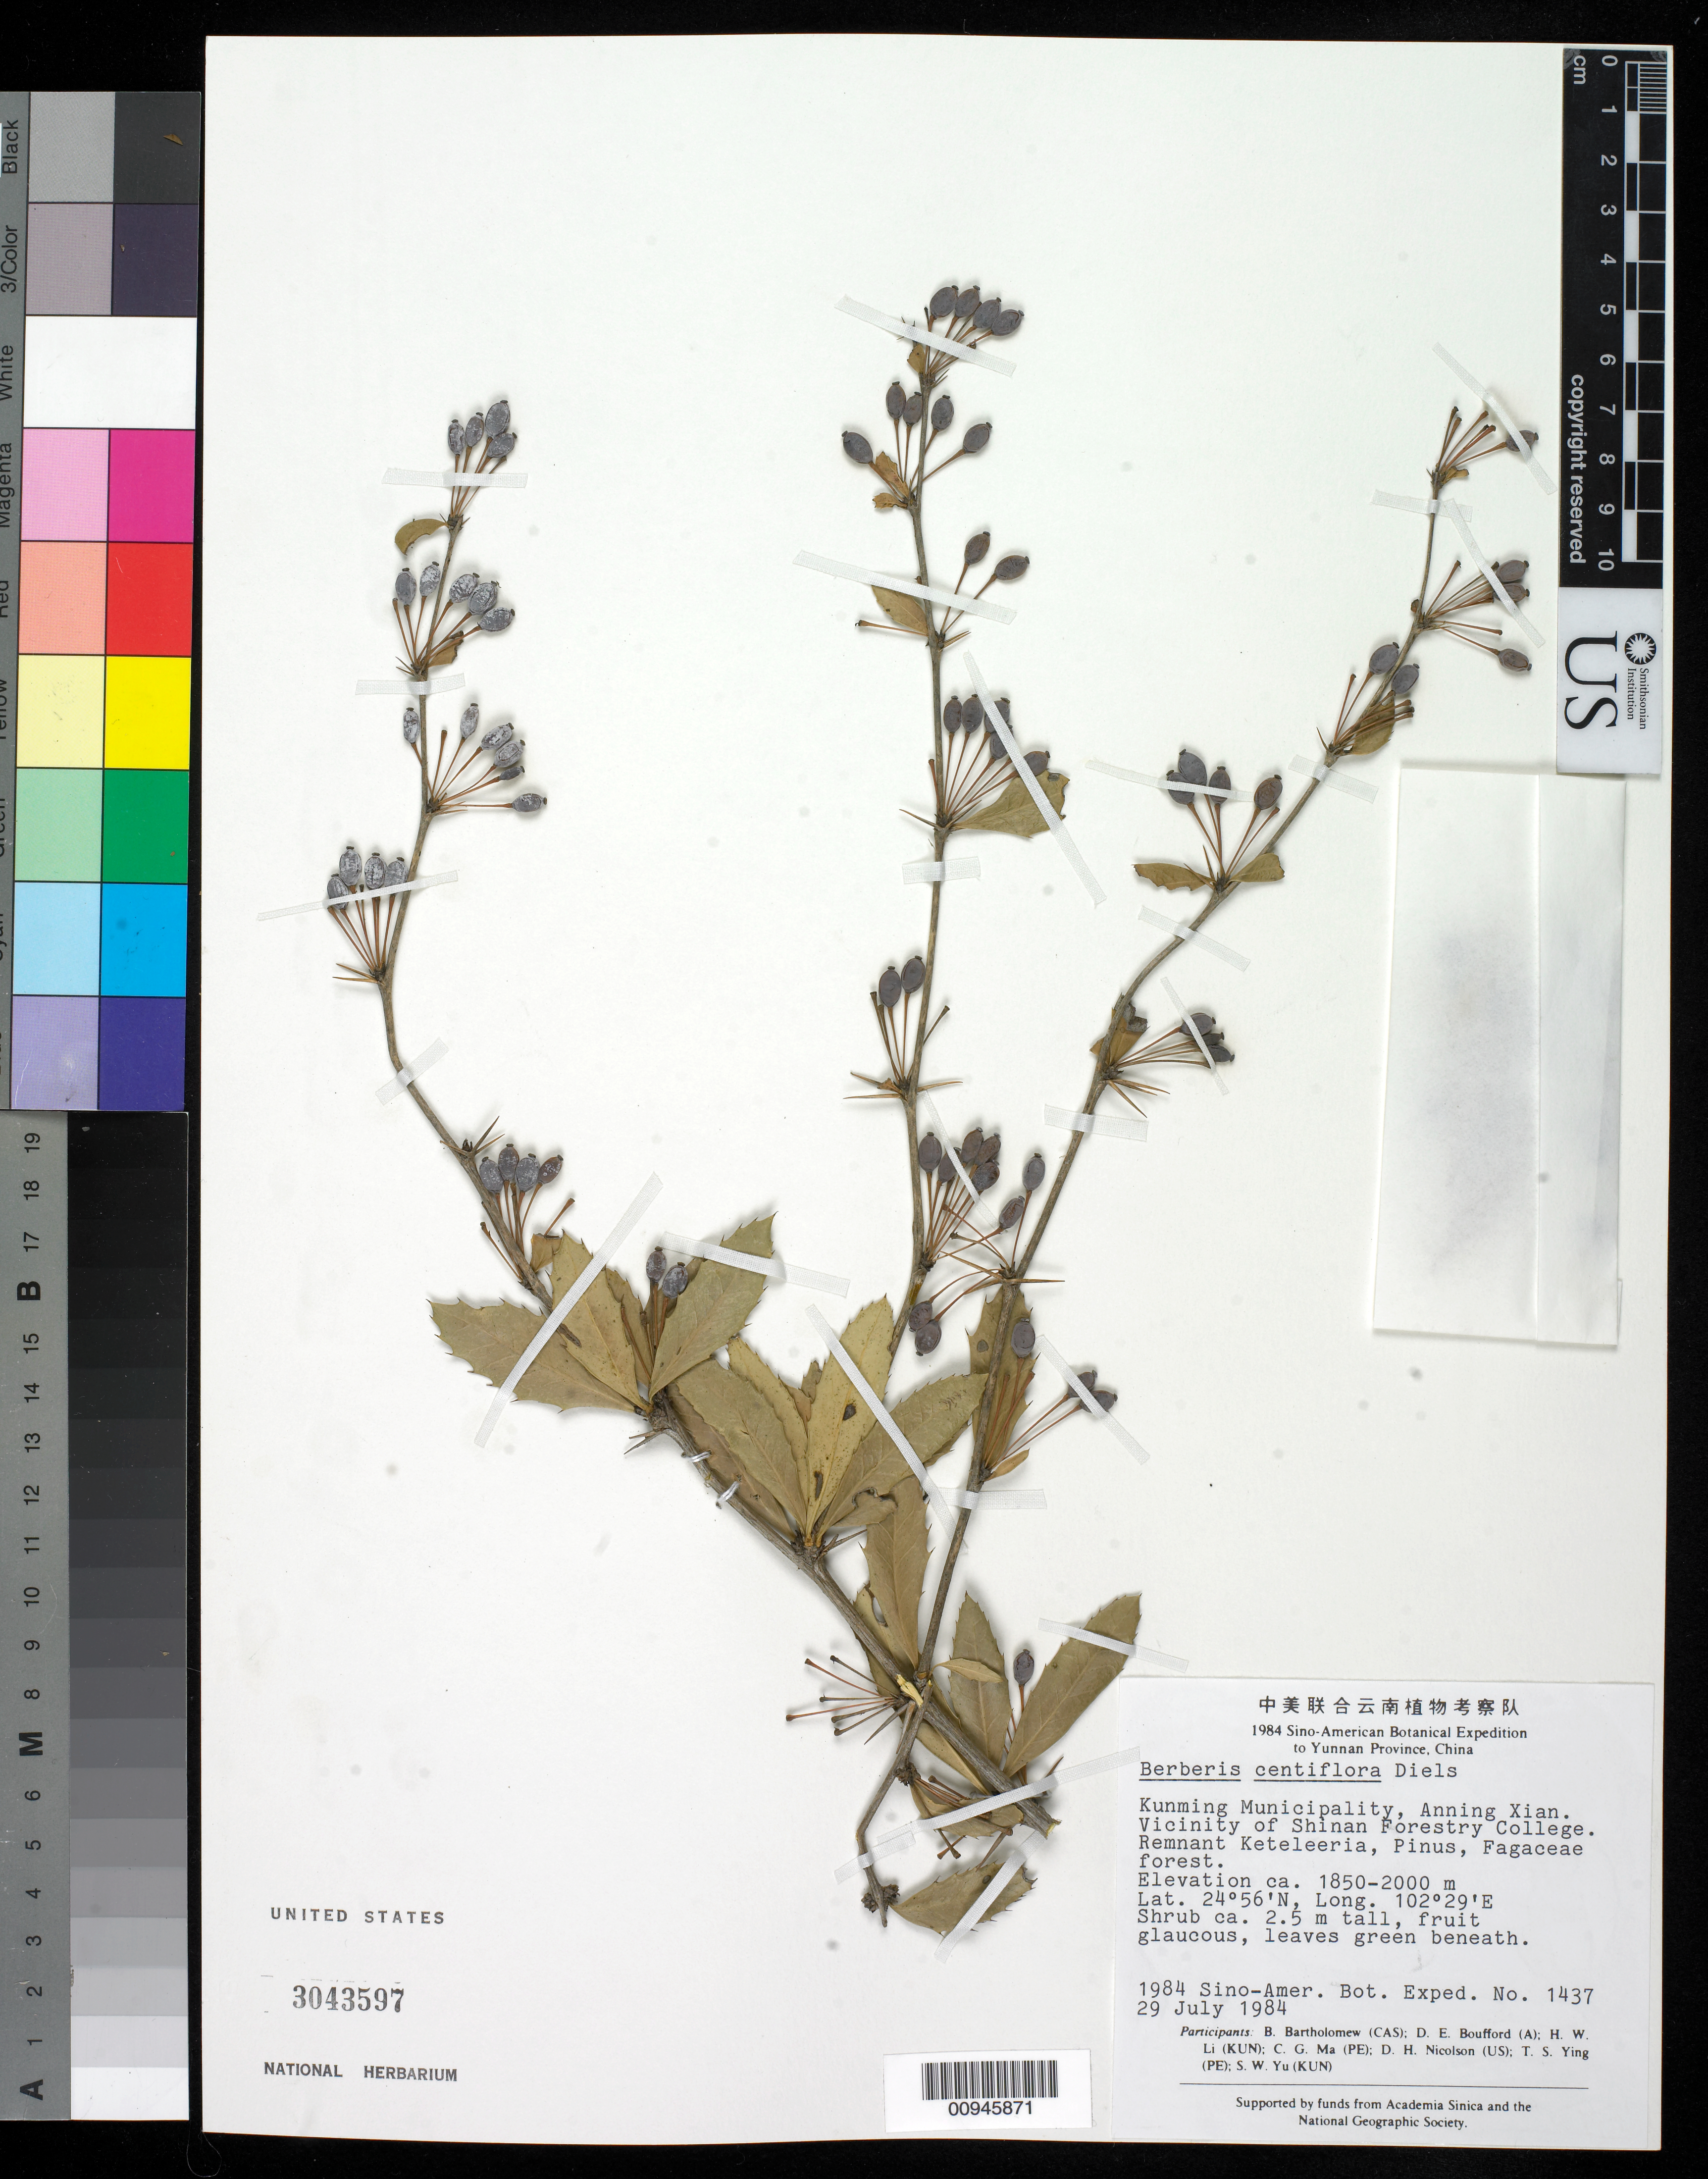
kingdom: Plantae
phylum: Tracheophyta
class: Magnoliopsida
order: Ranunculales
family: Berberidaceae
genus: Berberis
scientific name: Berberis centiflora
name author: Diels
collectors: B. M. Bartholomew, D. E. Boufford, H. W. Li, C. Ma, D. H. Nicolson, T. Ying & S. Yu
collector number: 1437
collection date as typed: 29 Jul 1984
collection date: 1984-07-29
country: China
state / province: Yunnan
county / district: Kunming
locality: Anning Xian; vicinity of Shinan Forestry College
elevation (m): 1850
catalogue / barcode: US 3043597